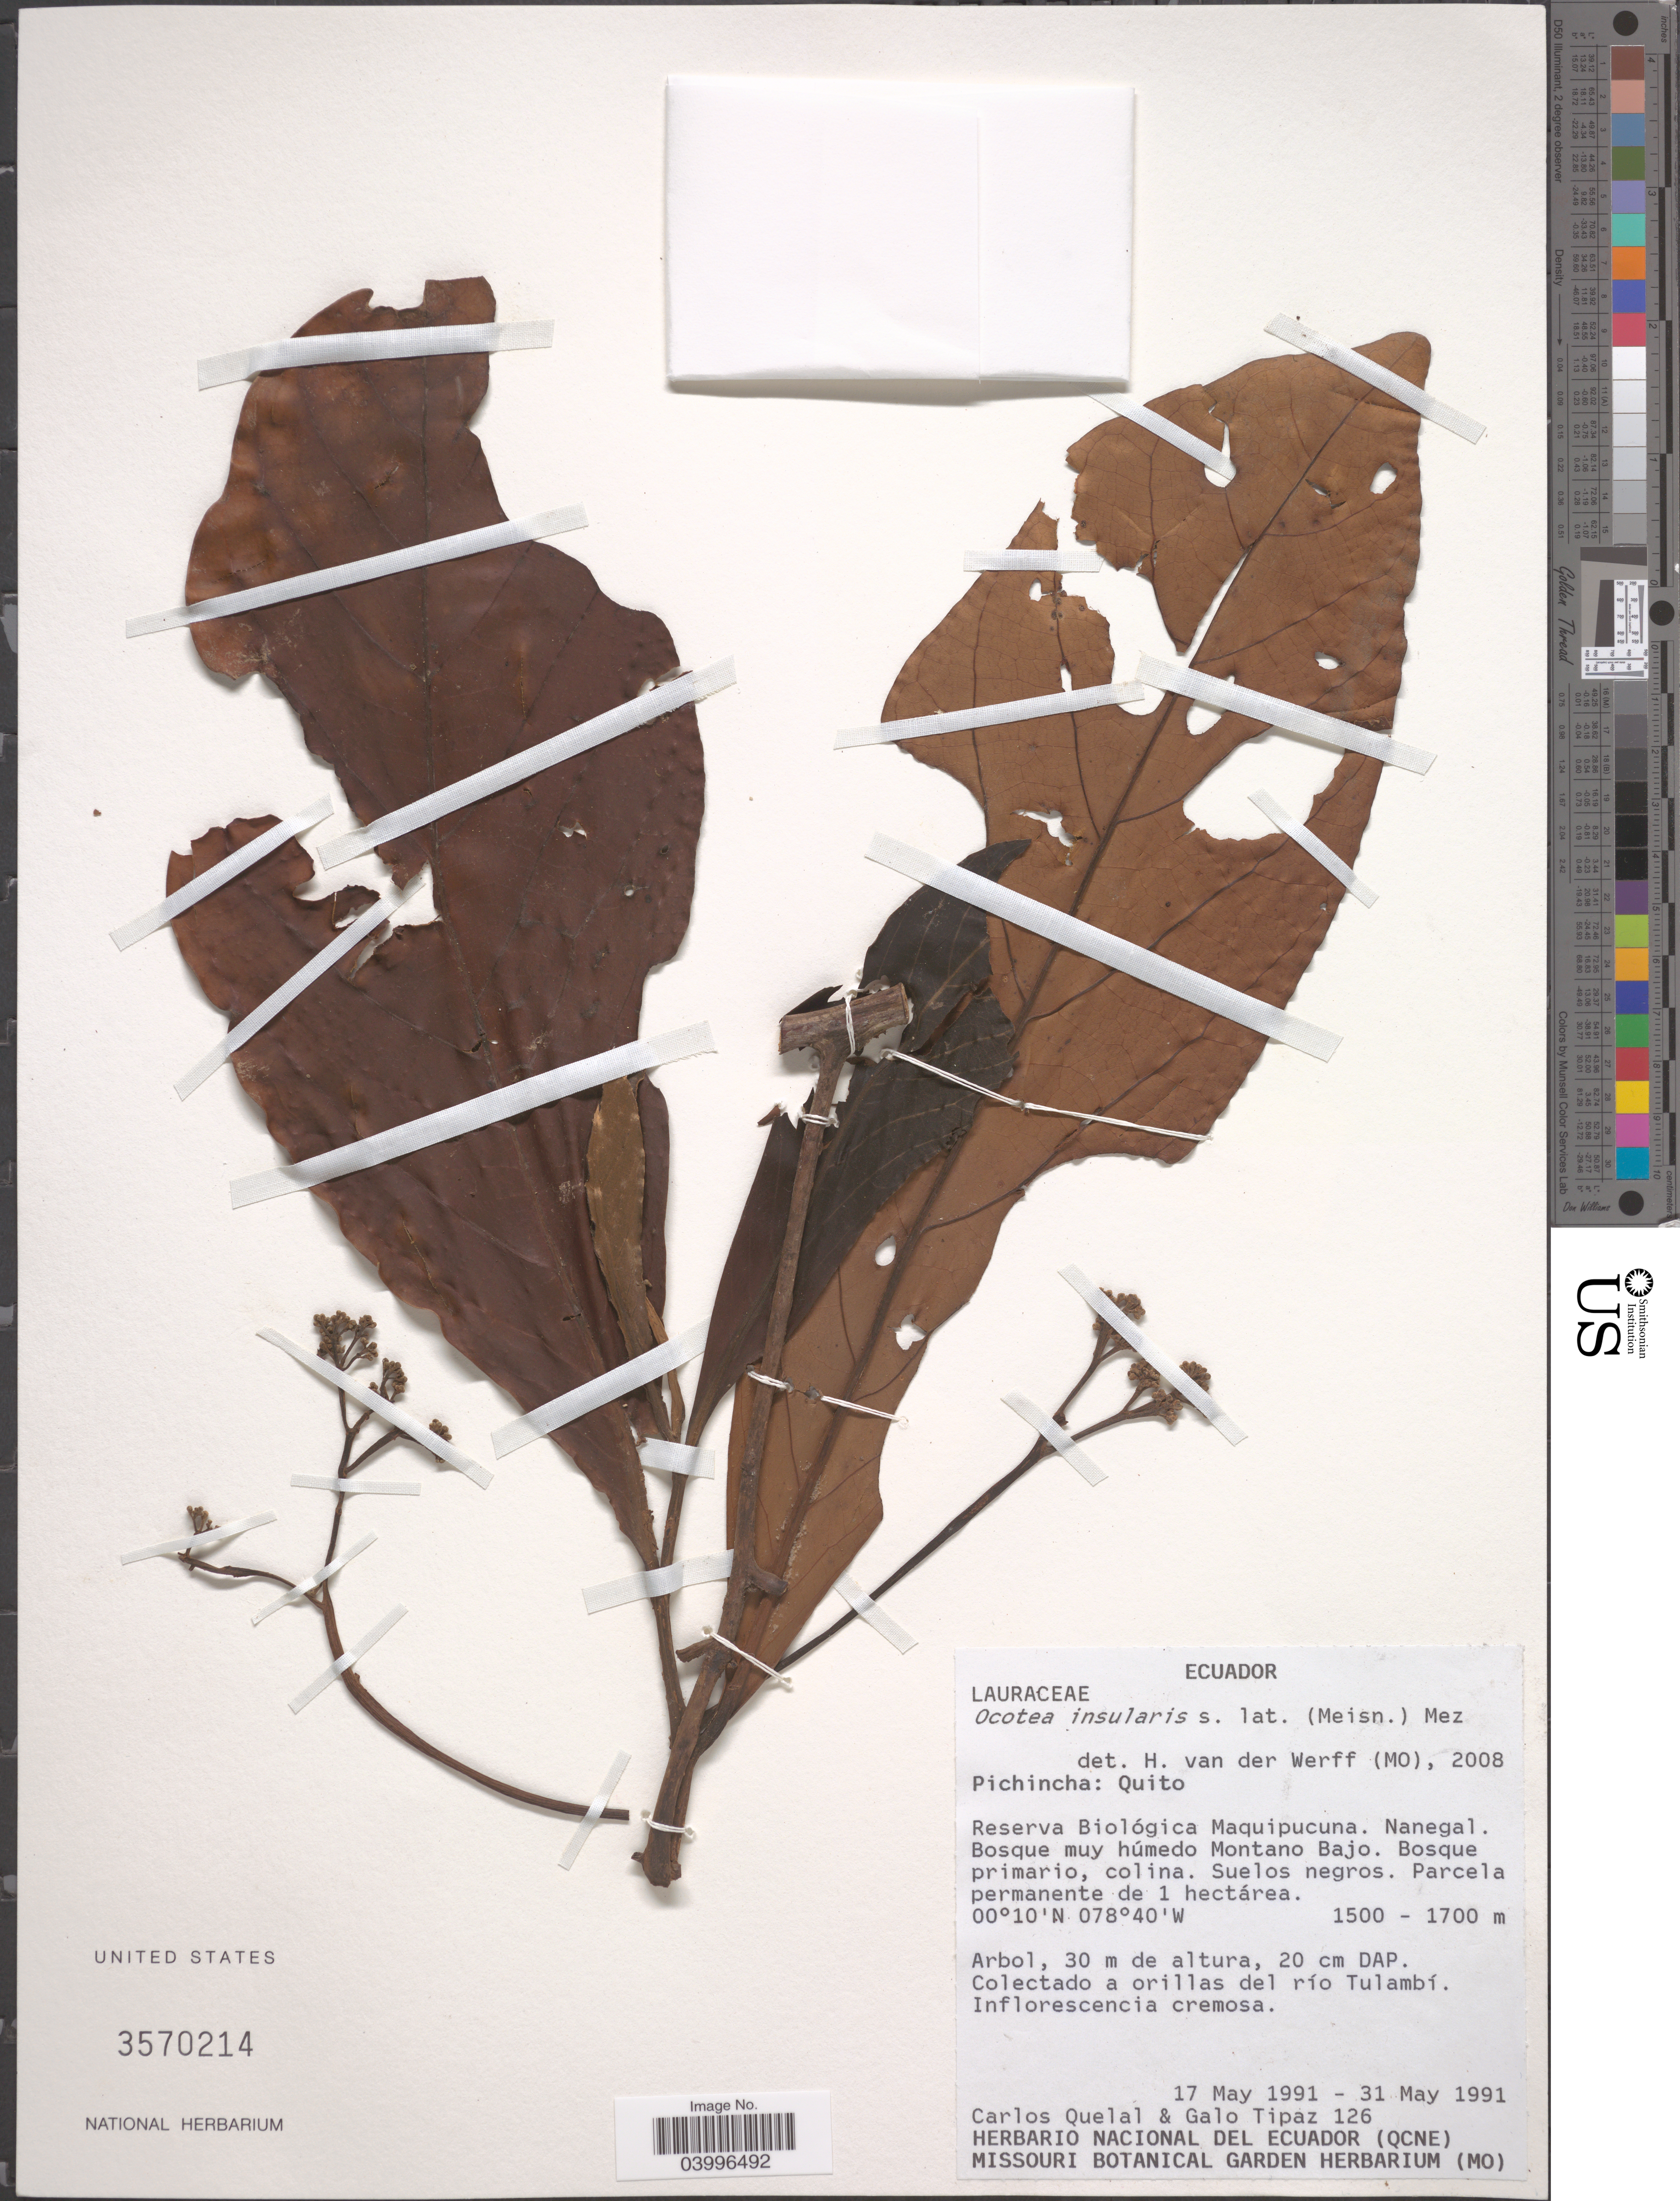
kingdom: Plantae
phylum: Tracheophyta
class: Magnoliopsida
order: Laurales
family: Lauraceae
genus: Ocotea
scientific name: Ocotea insularis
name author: (Meisn.) Mez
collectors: C. Quelal & G. Tipaz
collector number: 126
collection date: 1991-05-17/1991-05-31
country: Ecuador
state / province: Pichincha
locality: Quito. Reserva Biológica Maquipucuna. Nanegal. Bosque muy húmedo Montano Bajo. Bosque primario, colina. Suelos negros. Parcela permanente de 1 hectárea.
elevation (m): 1500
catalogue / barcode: US 3570214